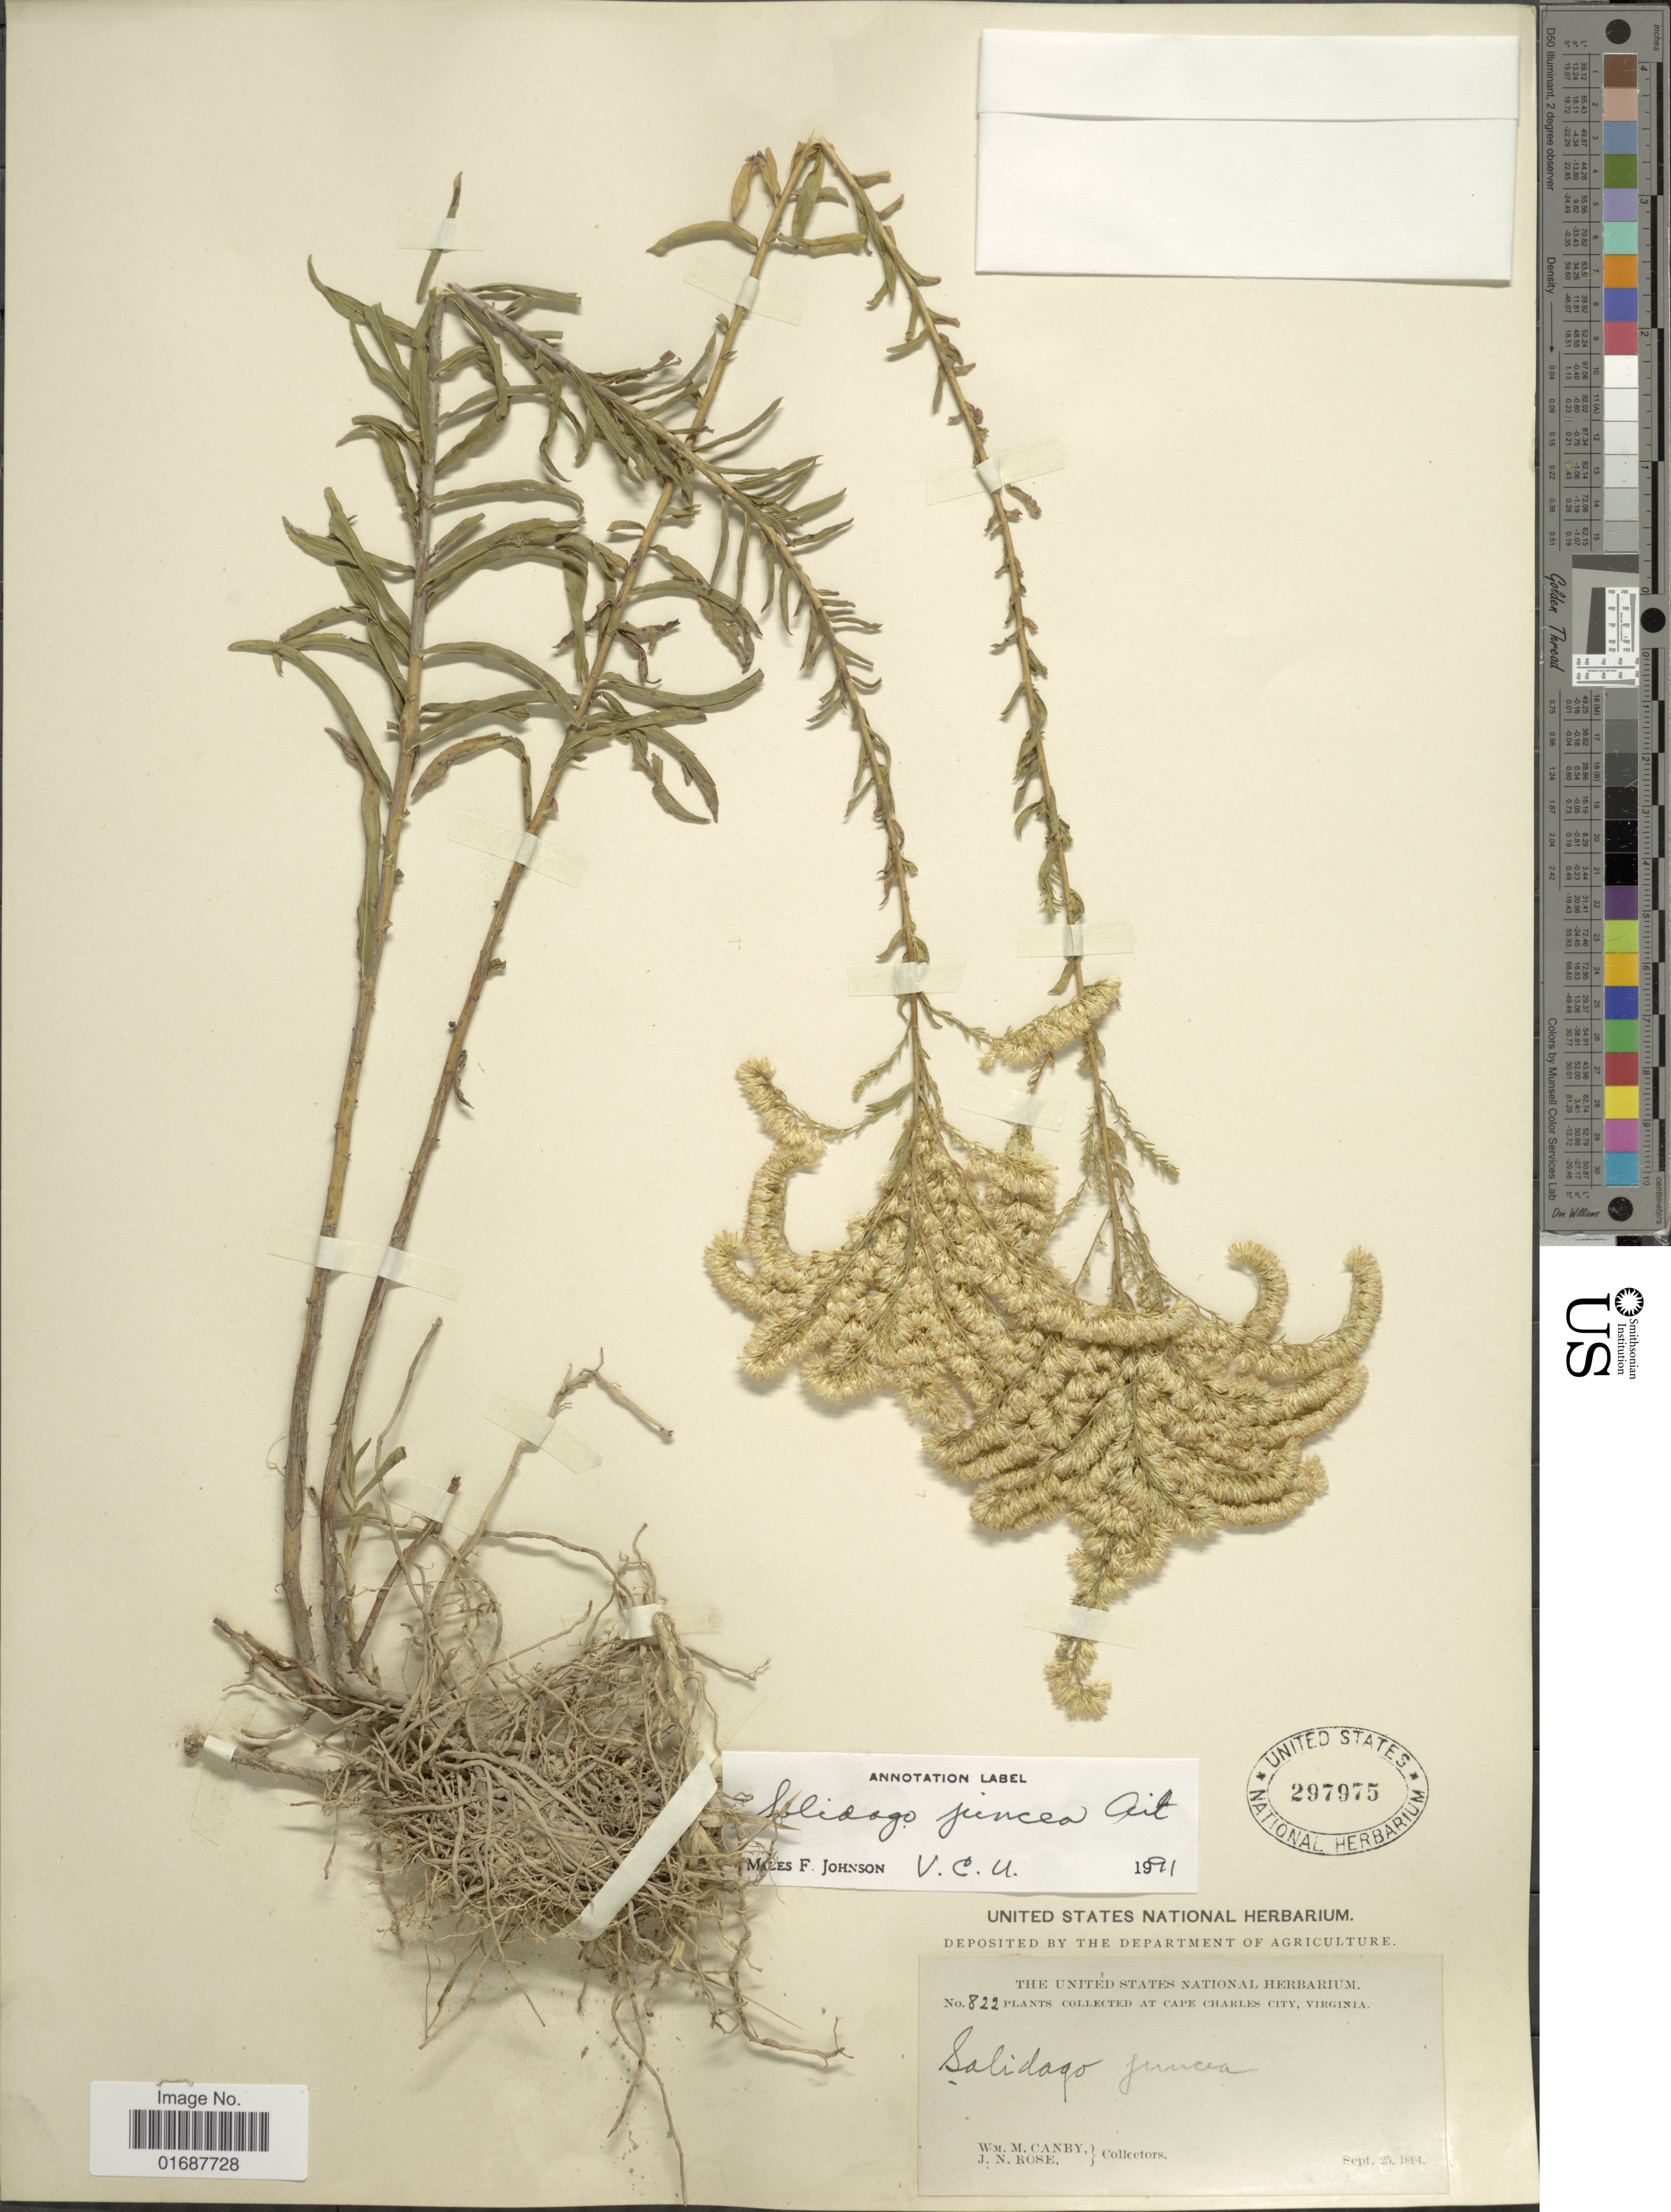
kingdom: Plantae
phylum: Tracheophyta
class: Magnoliopsida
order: Asterales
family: Asteraceae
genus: Solidago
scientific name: Solidago juncea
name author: Aiton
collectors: W. M. Canby & J. N. Rose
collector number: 822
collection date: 1894-09-25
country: United States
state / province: Virginia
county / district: Accomack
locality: Cape Charles City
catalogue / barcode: US 297975